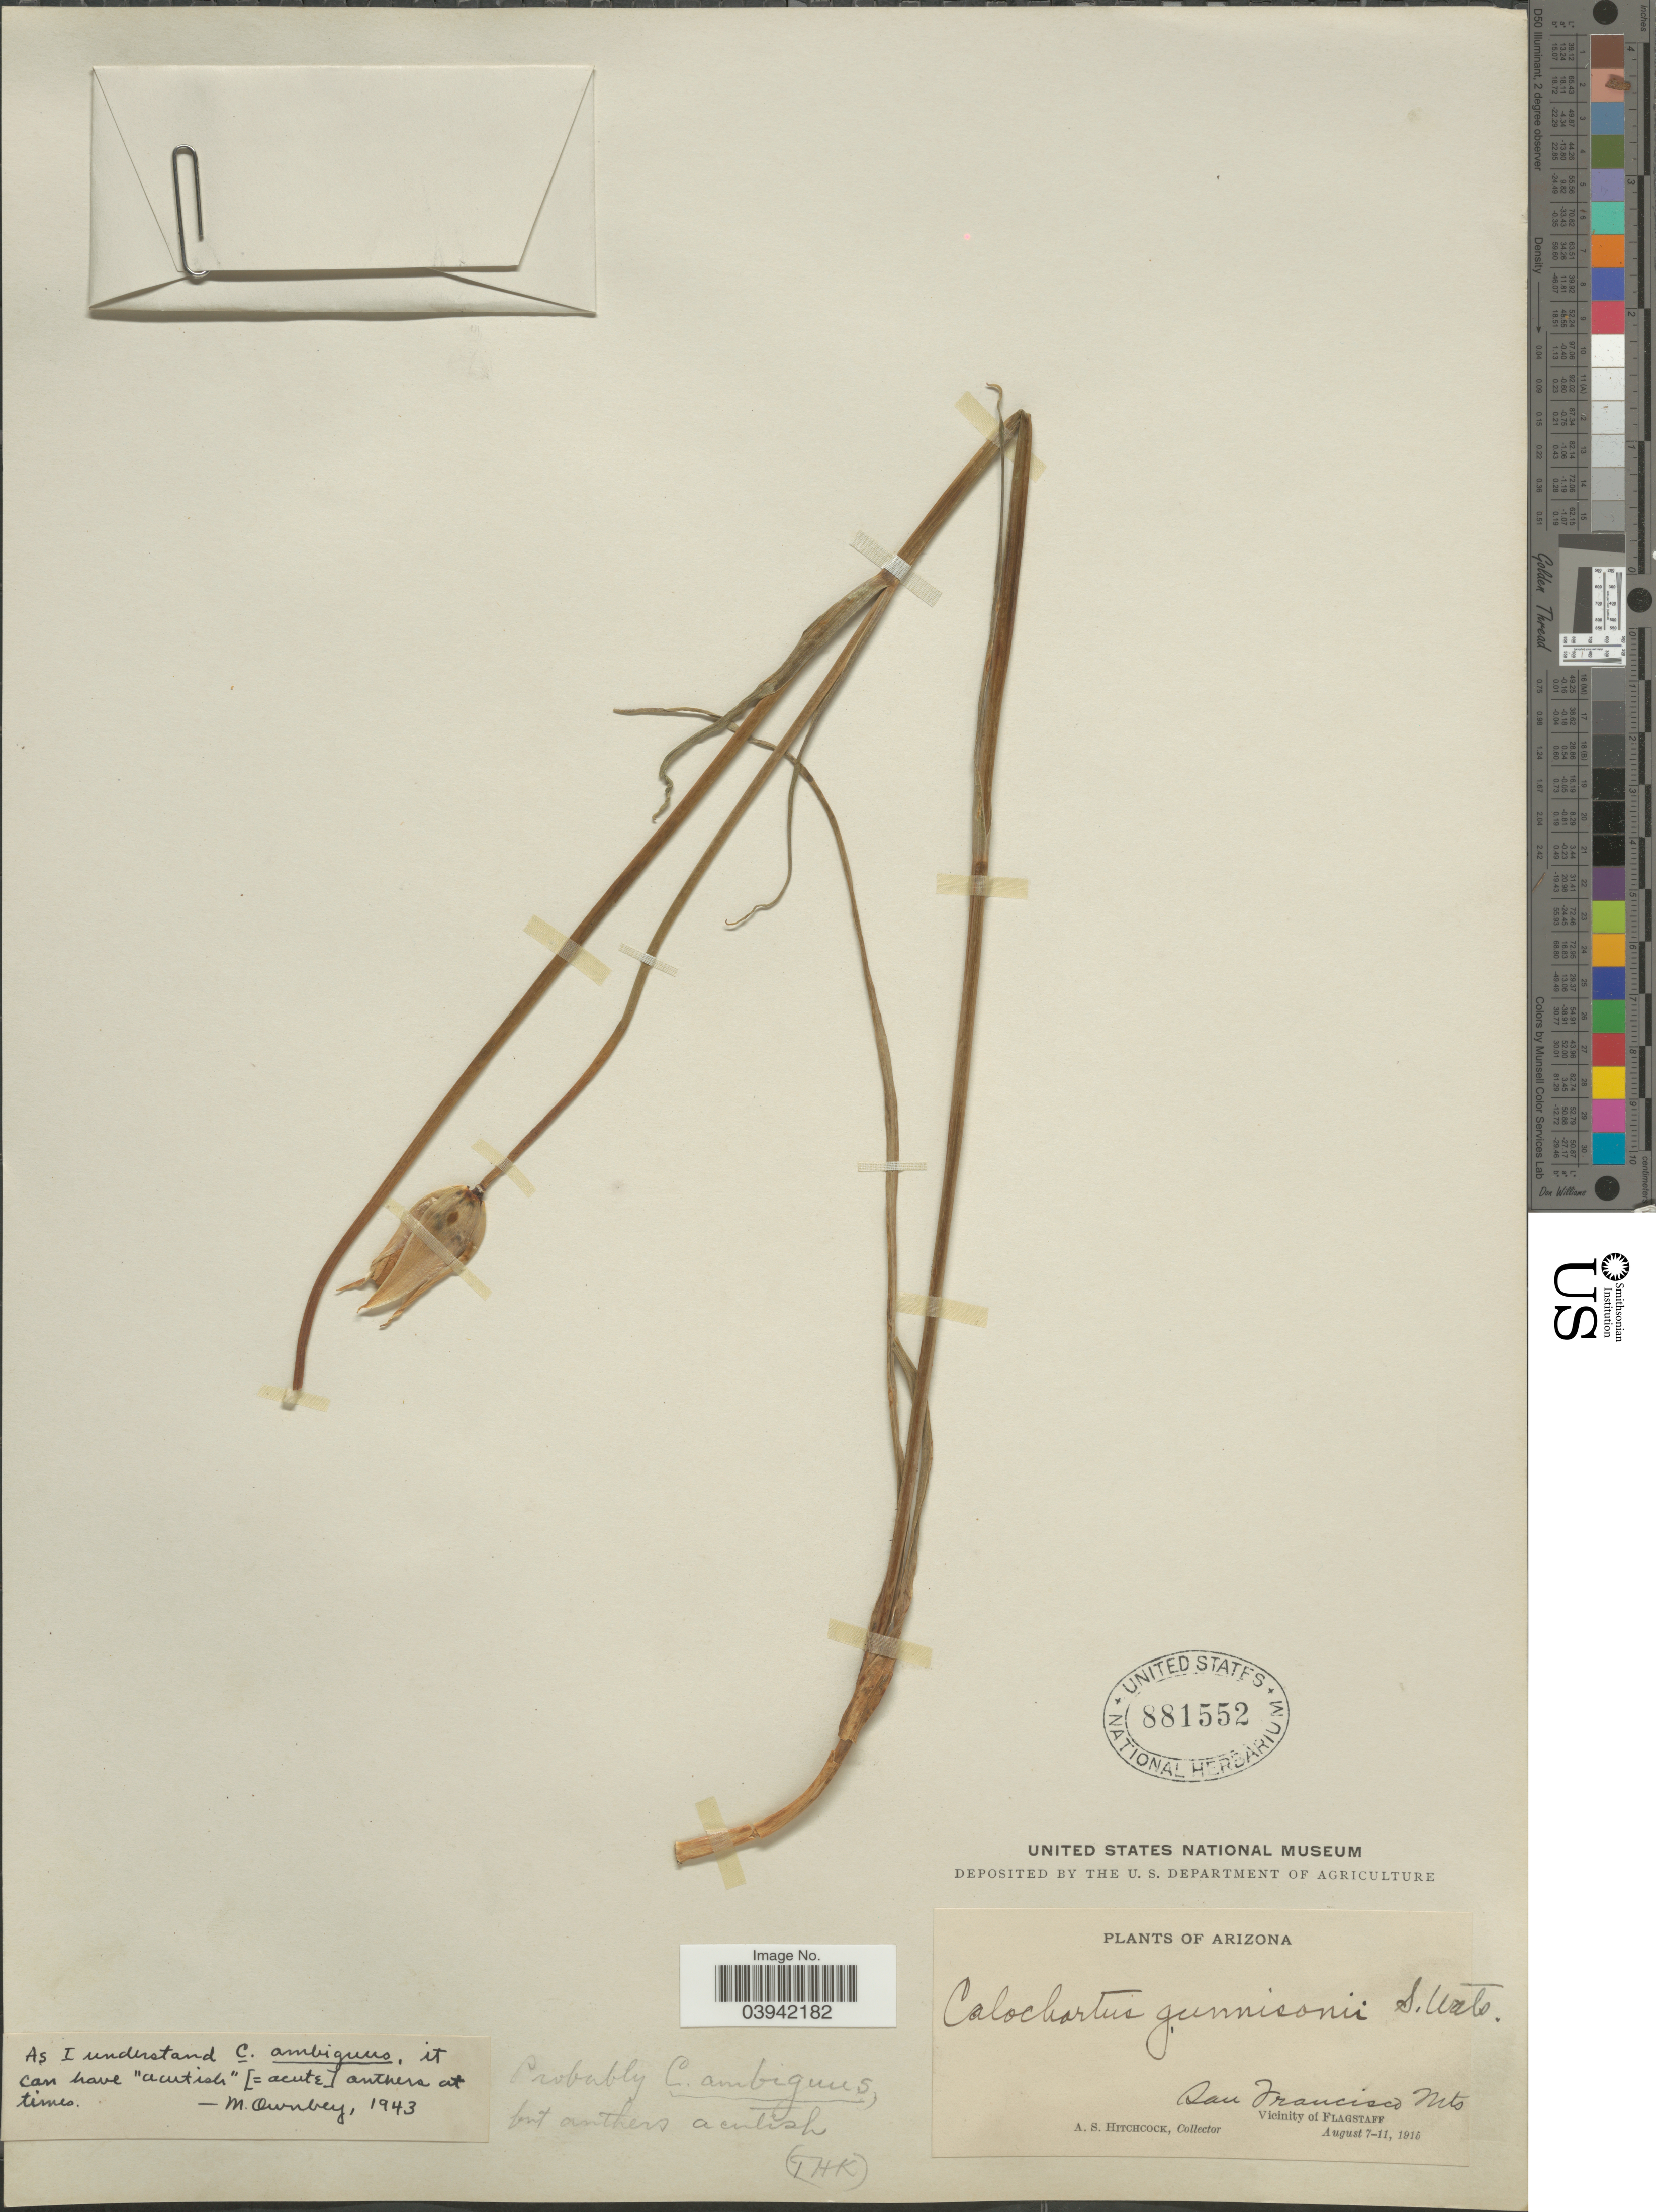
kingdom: Plantae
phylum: Tracheophyta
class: Liliopsida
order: Liliales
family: Liliaceae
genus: Calochortus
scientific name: Calochortus ambiguus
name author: (M.E. Jones) Ownbey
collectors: A. S. Hitchcock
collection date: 1915-08-07/1915-08-11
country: United States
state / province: Arizona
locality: San Francisco Mts. Vicinity of Flagstaff.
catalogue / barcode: US 881552